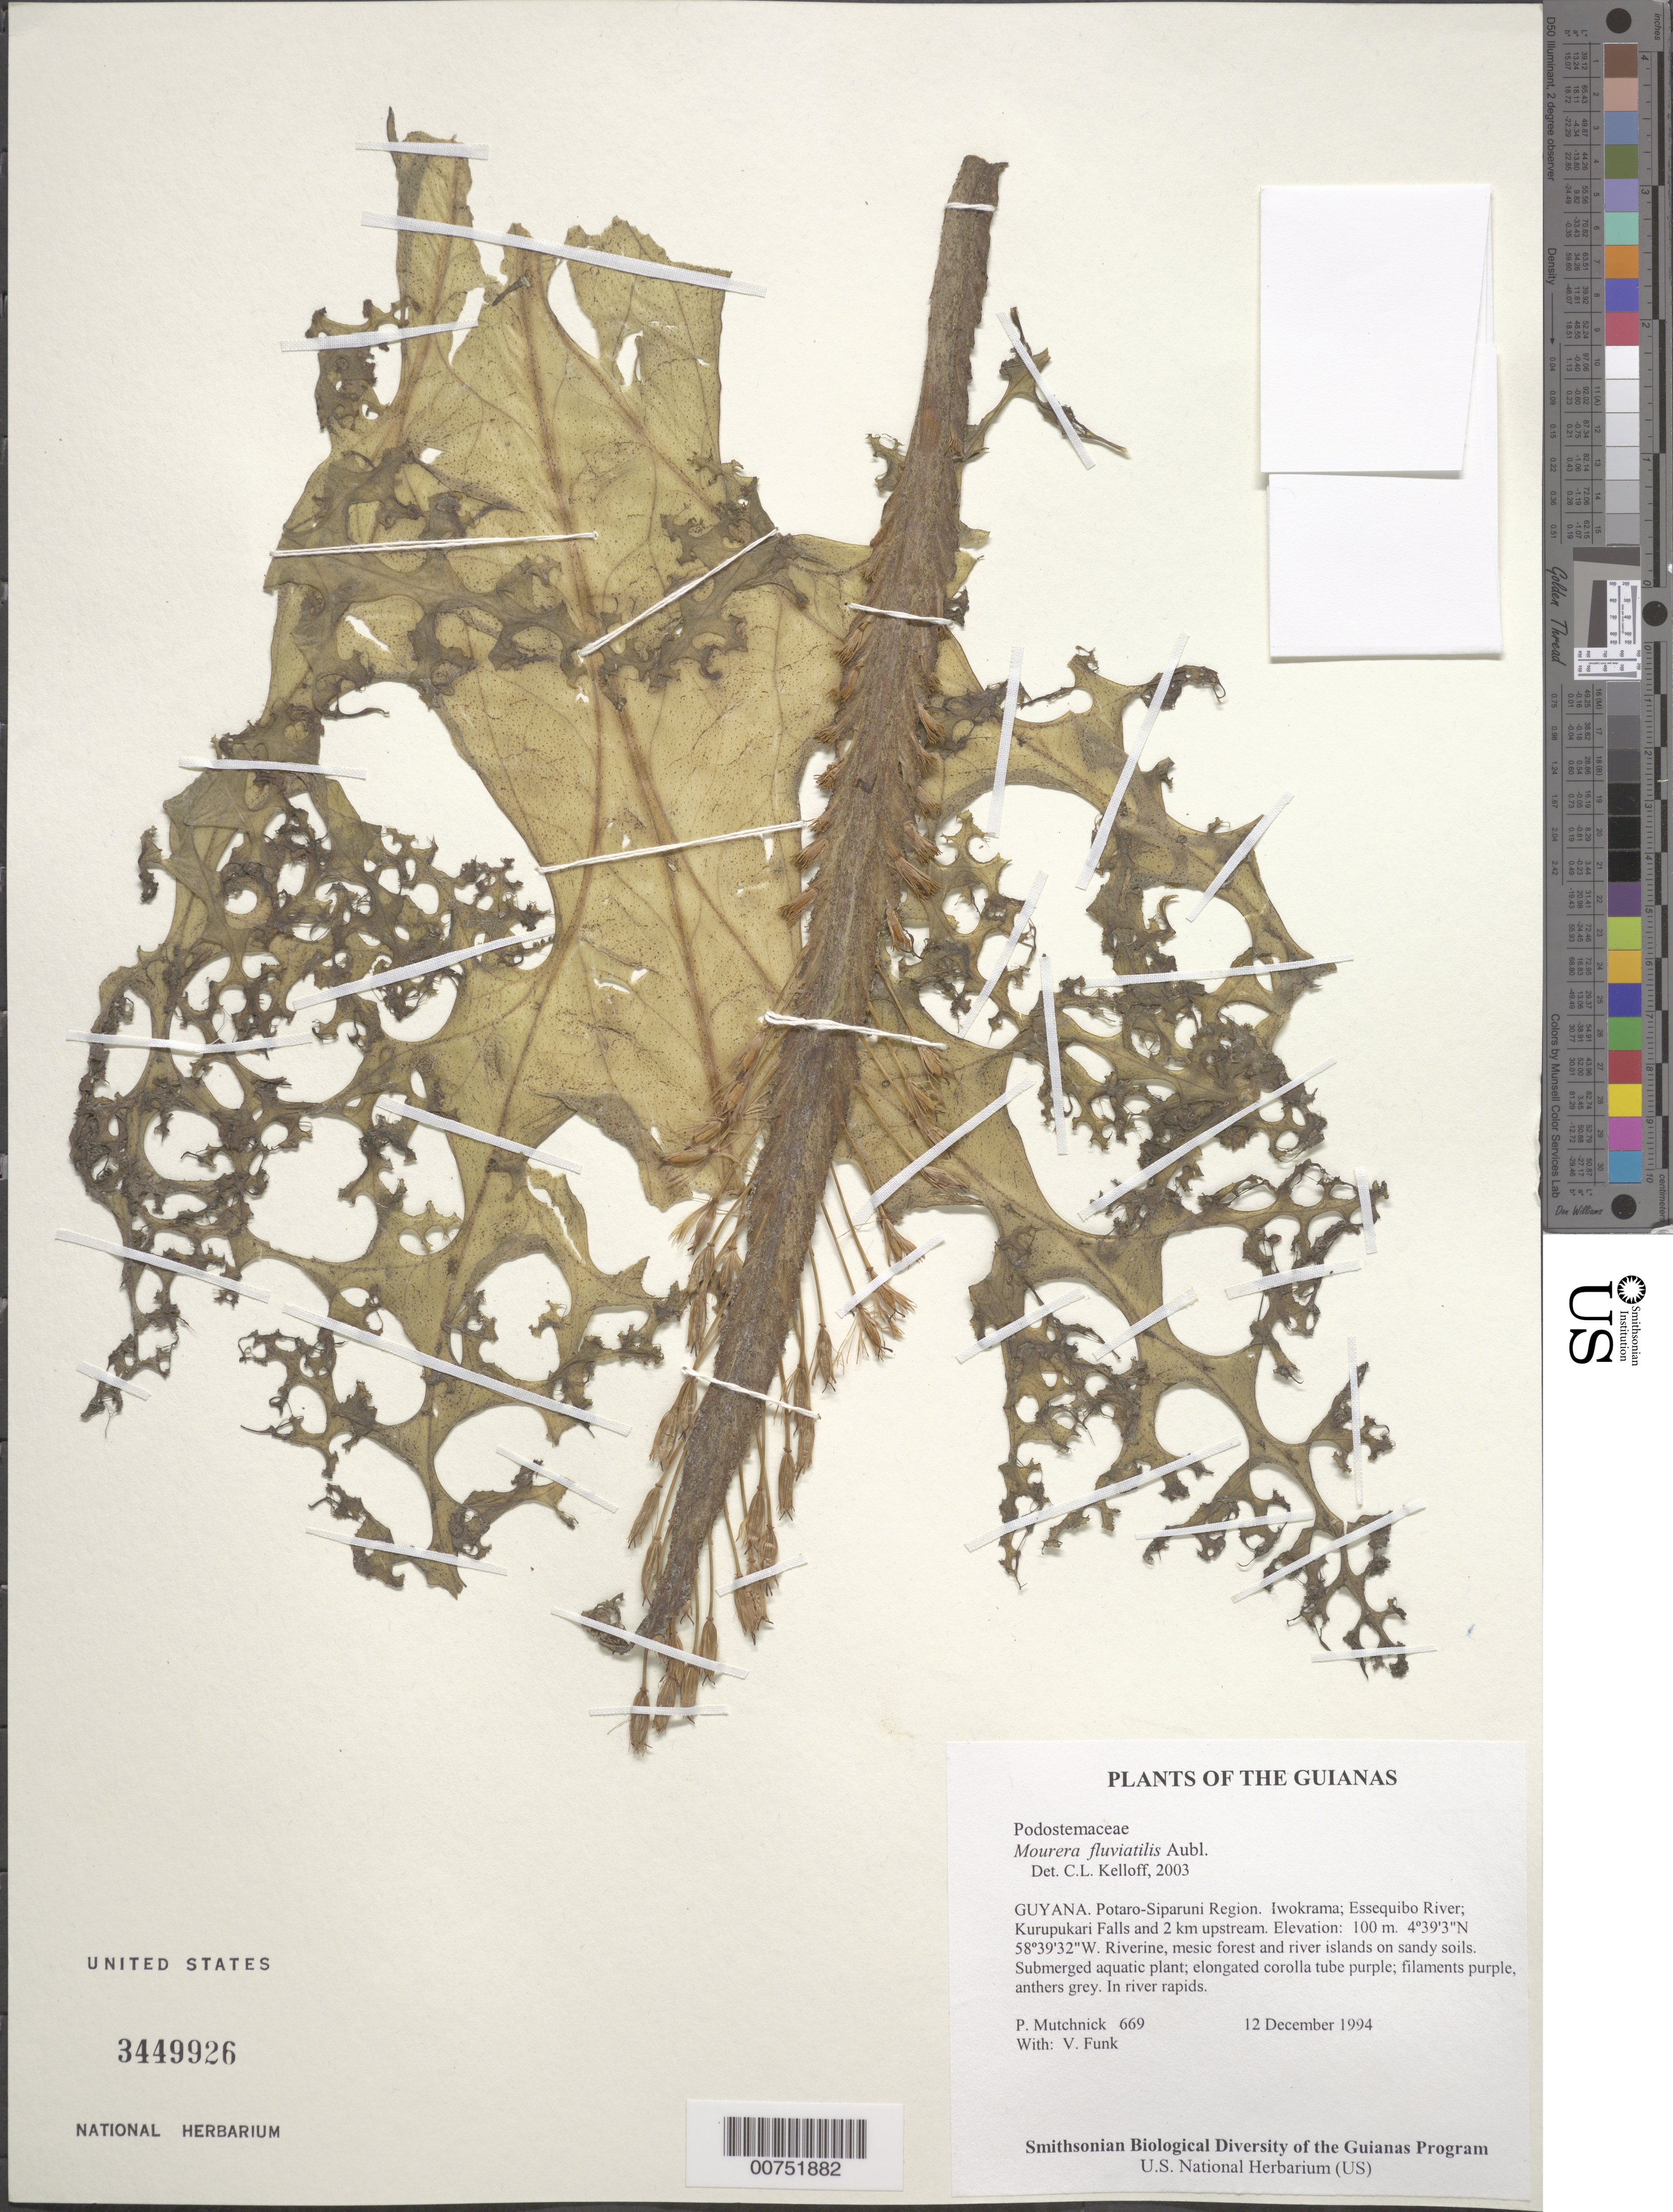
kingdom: Plantae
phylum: Tracheophyta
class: Magnoliopsida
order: Malpighiales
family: Podostemaceae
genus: Mourera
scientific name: Mourera fluviatilis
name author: Aubl.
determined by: Kelloff, Carol L., (US), Smithsonian Institution - National Museum of Natural History (UNITED STATES)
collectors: P. Mutchnick & V. Funk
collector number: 669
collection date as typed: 12 December 1994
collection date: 1994-12-12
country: Guyana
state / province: Potaro-Siparuni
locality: Iwokrama; Essequibo River; Kurupukari Falls and 2 km upstream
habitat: Riverine, mesic forest and river islands on sandy soils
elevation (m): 100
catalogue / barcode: US 3449926